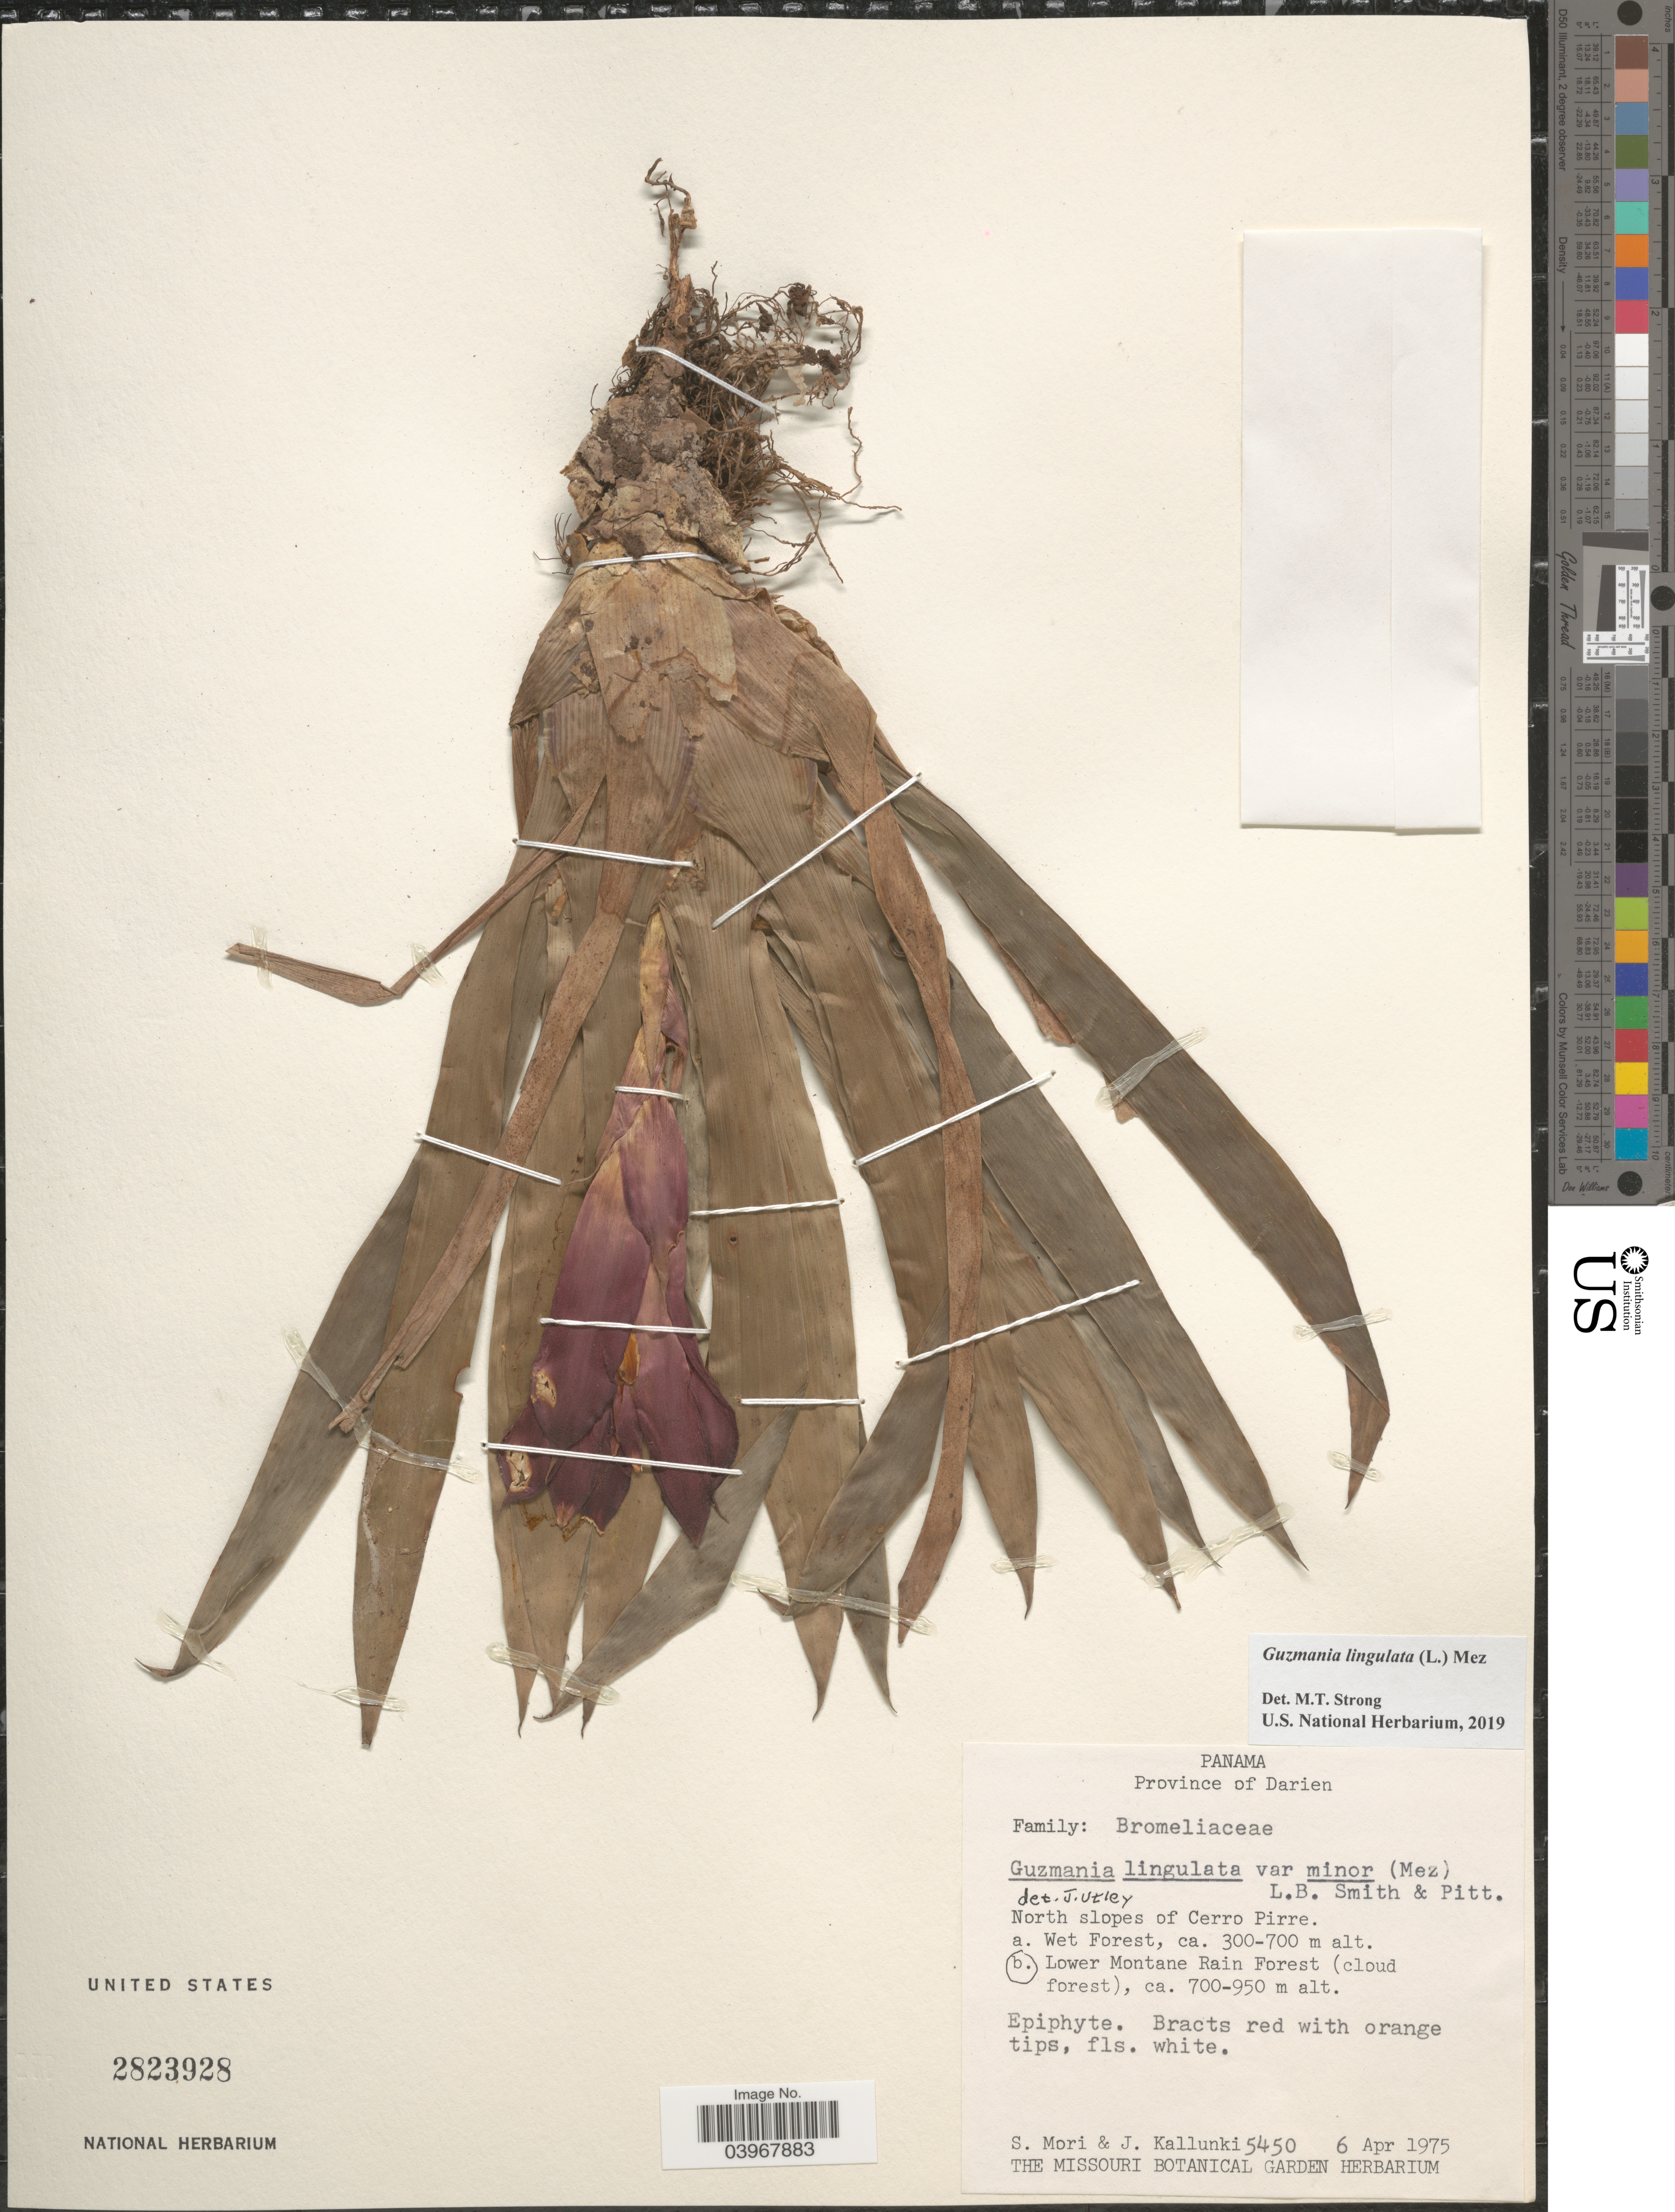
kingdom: Plantae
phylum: Tracheophyta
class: Liliopsida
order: Poales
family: Bromeliaceae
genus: Guzmania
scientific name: Guzmania lingulata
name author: (L.) Mez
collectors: S. Mori & J. Kallunki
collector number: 5450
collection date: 1975-04-06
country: Panama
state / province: Darien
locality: North slopes of Cerro Pirre. Lower Montane Rain Forest (cloud forest).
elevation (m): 700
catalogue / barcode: US 2823928